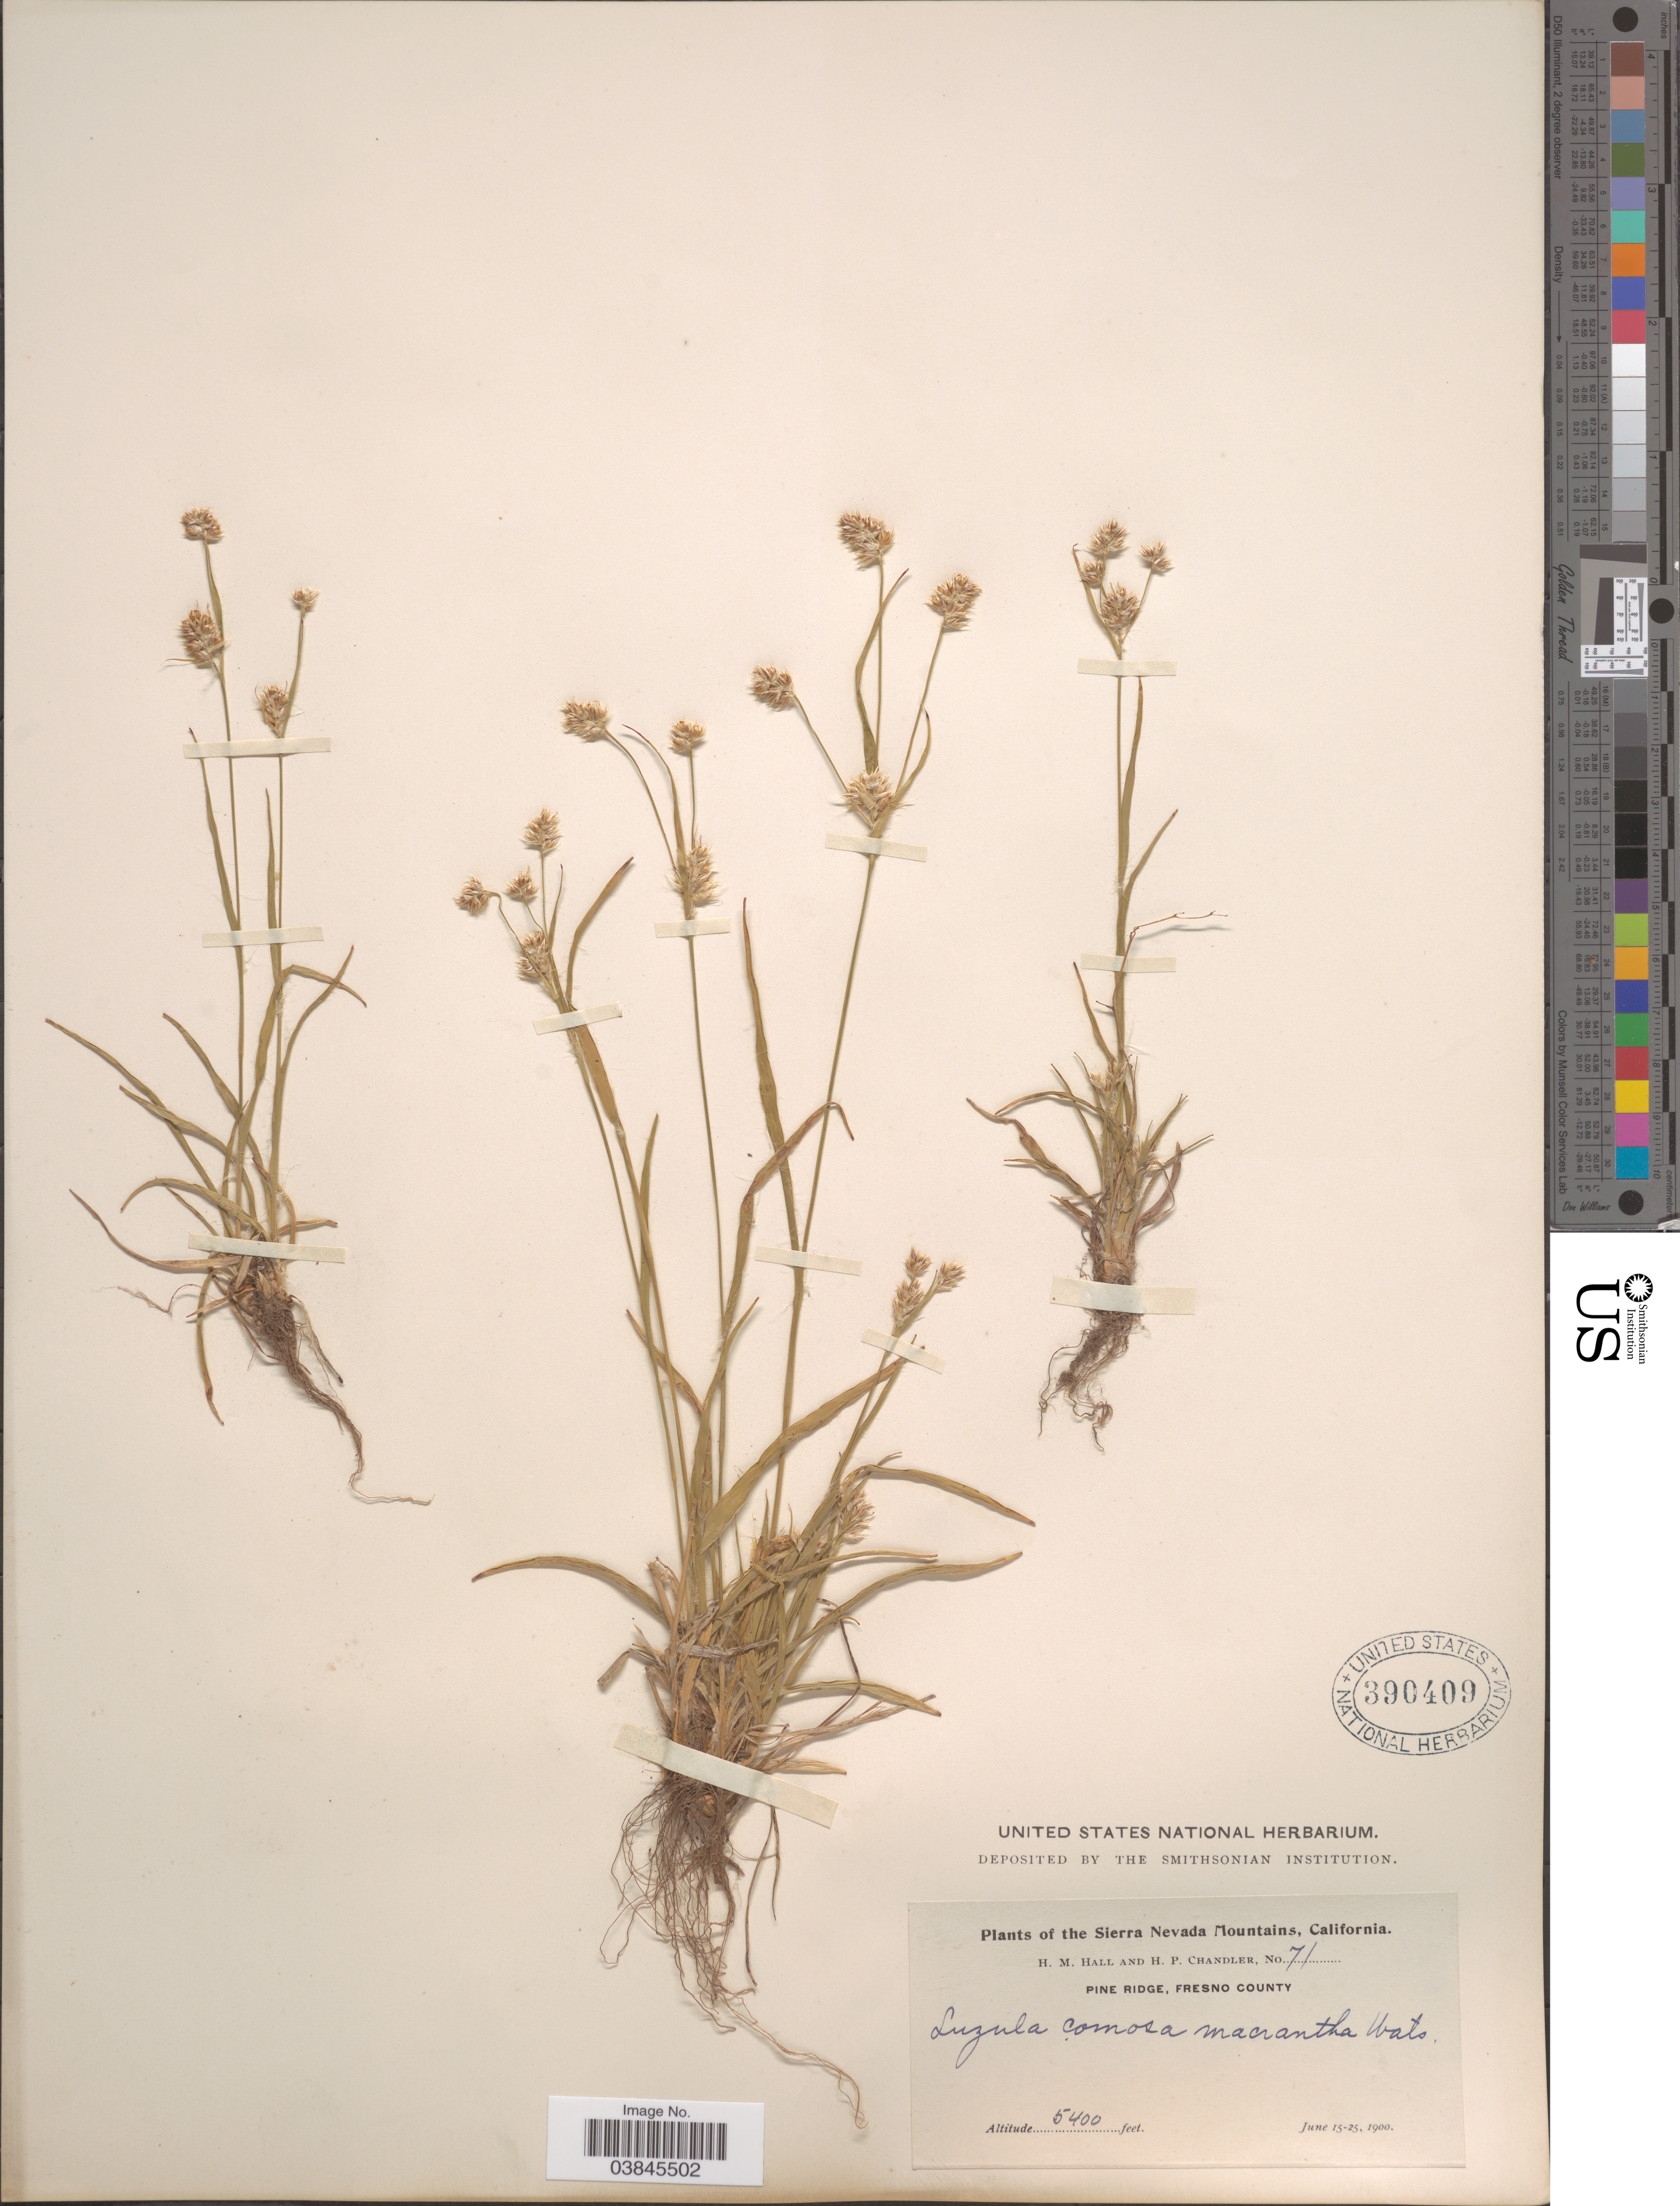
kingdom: Plantae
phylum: Tracheophyta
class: Liliopsida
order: Poales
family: Juncaceae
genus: Luzula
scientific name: Luzula campestris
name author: (L.) DC.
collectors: H. M. Hall & H. Chandler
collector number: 71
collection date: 1900-06-15/1900-06-25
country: United States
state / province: California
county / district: Fresno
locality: Sierra Nevada Mountains, Pine Ridge, Fresno County.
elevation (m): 1646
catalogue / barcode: US 390409